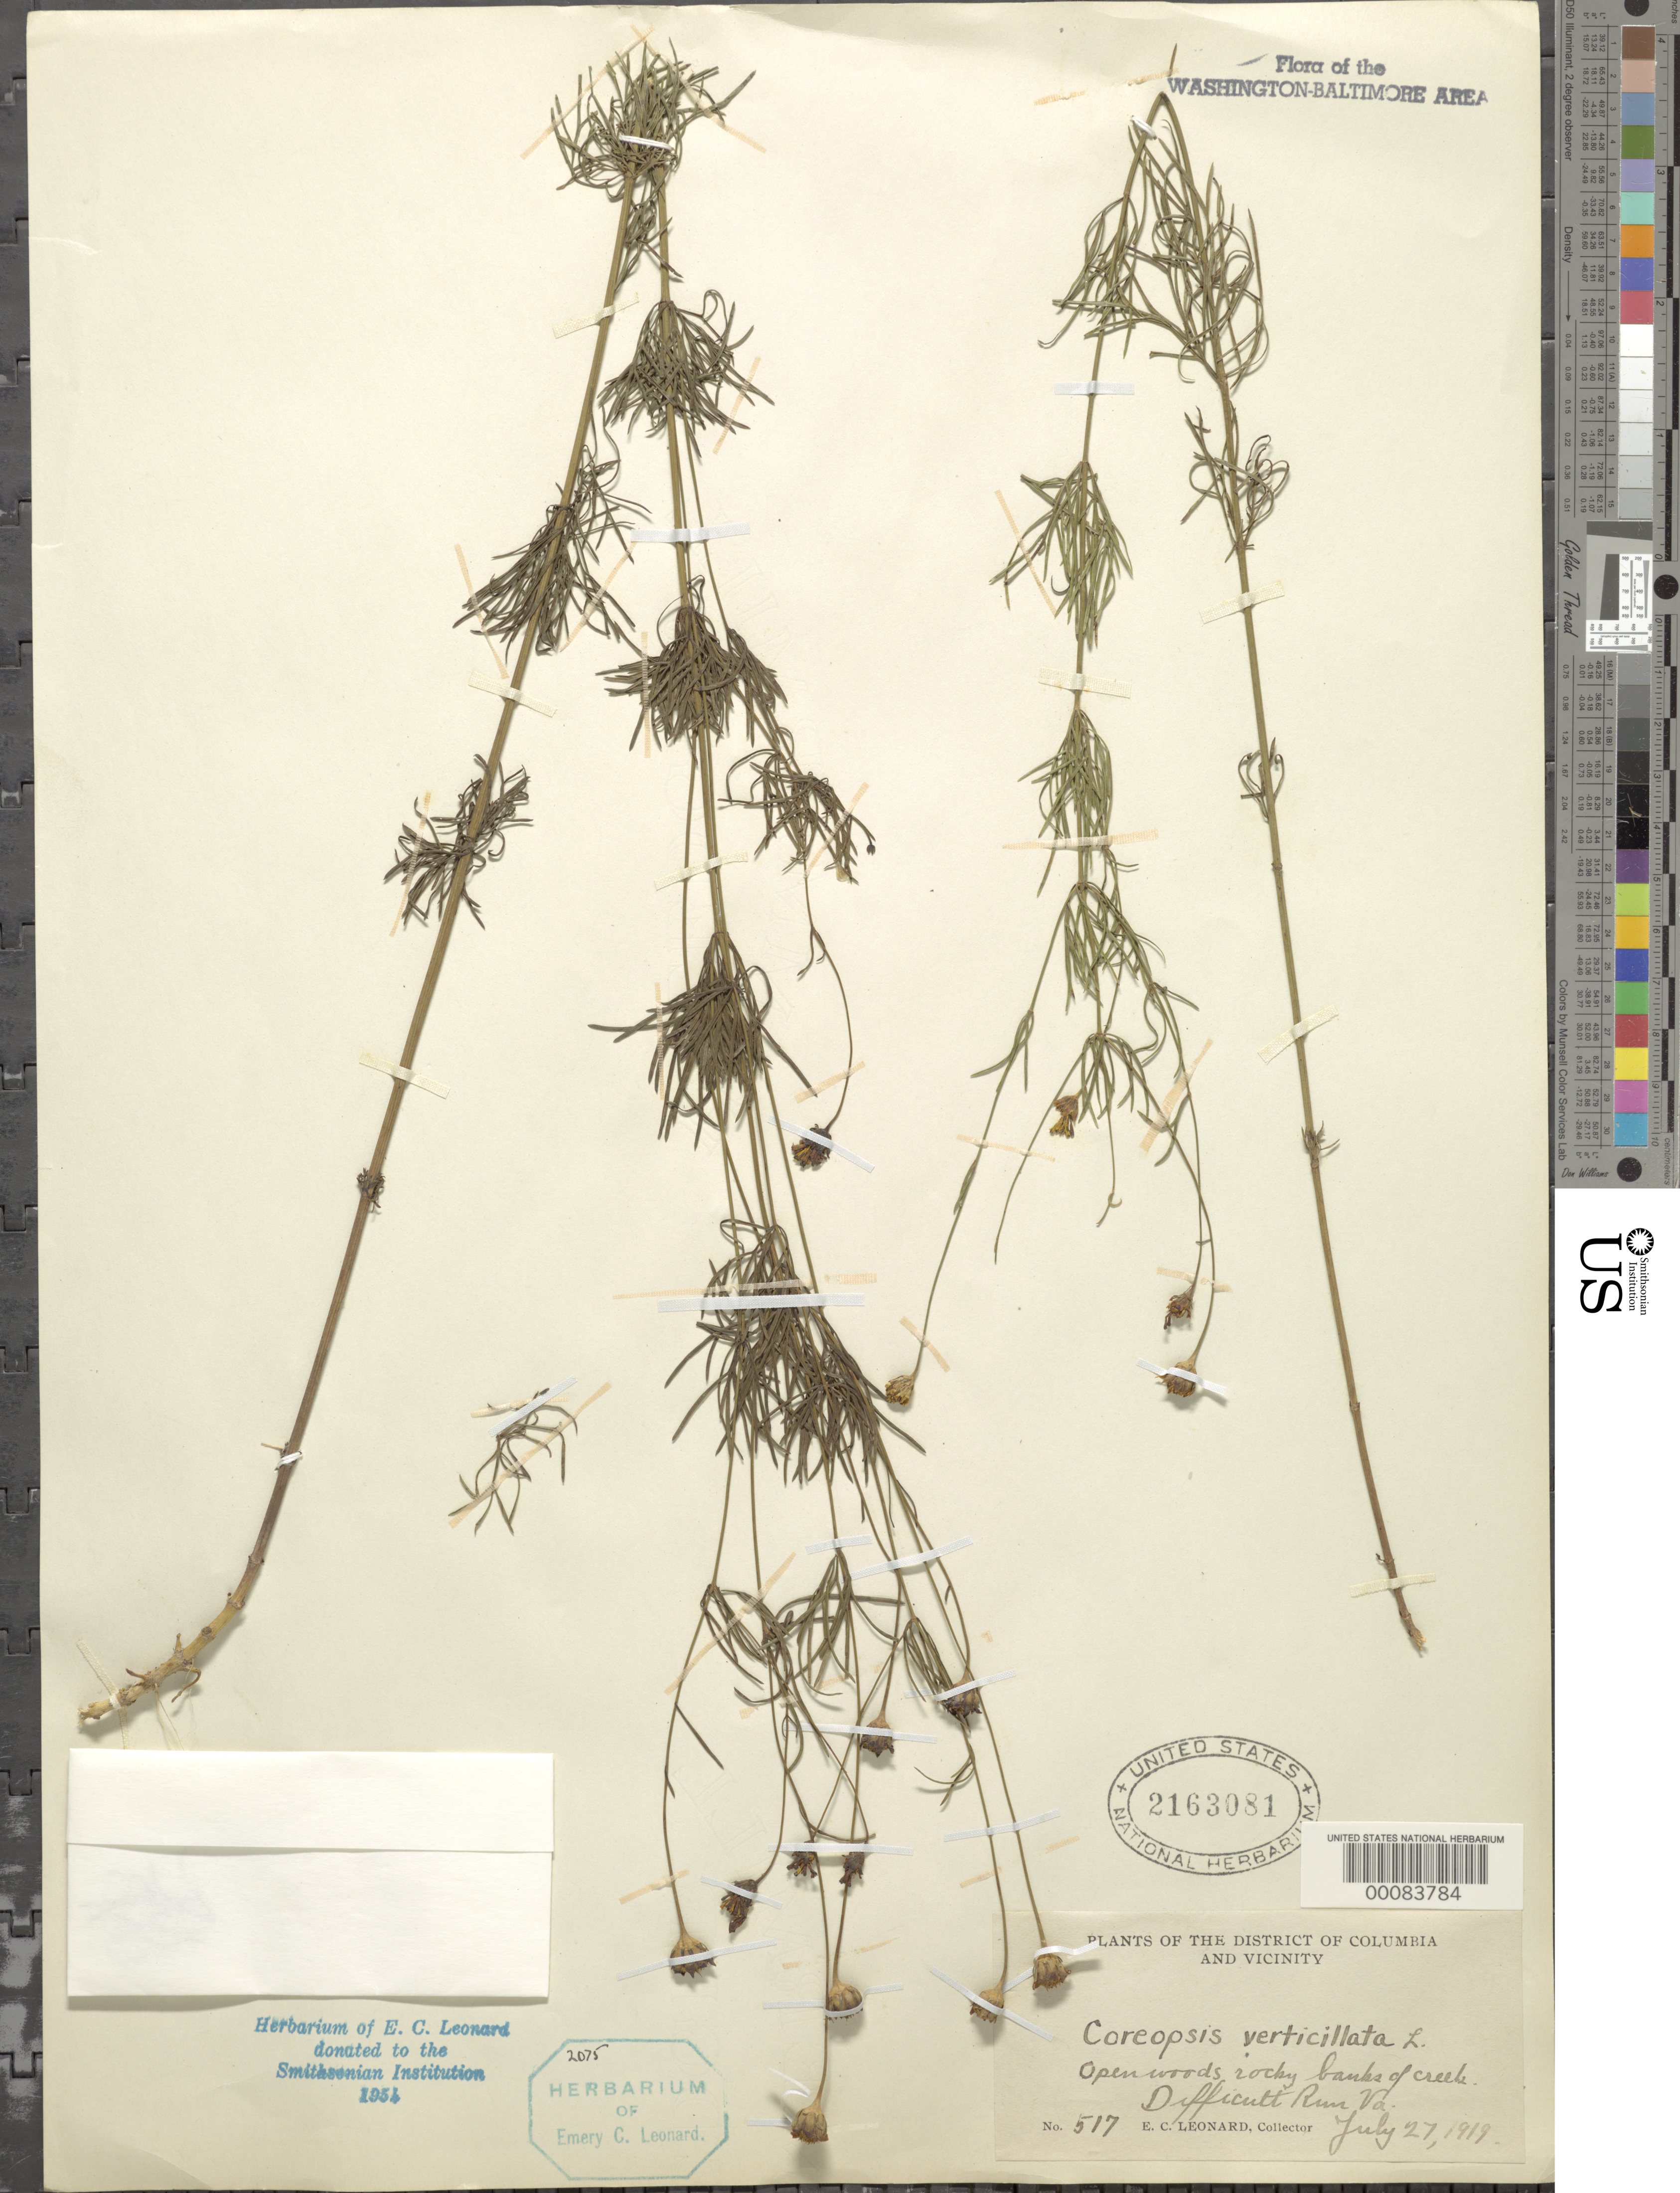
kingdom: Plantae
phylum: Tracheophyta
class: Magnoliopsida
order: Asterales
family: Asteraceae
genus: Coreopsis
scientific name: Coreopsis verticillata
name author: L.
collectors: E. C. Leonard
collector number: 517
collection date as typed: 27 Jul 1919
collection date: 1919-07-27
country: United States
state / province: Virginia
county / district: Fairfax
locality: Difficult Run C. & O. Canal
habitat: Open woods rocky bank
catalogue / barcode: US 2163081